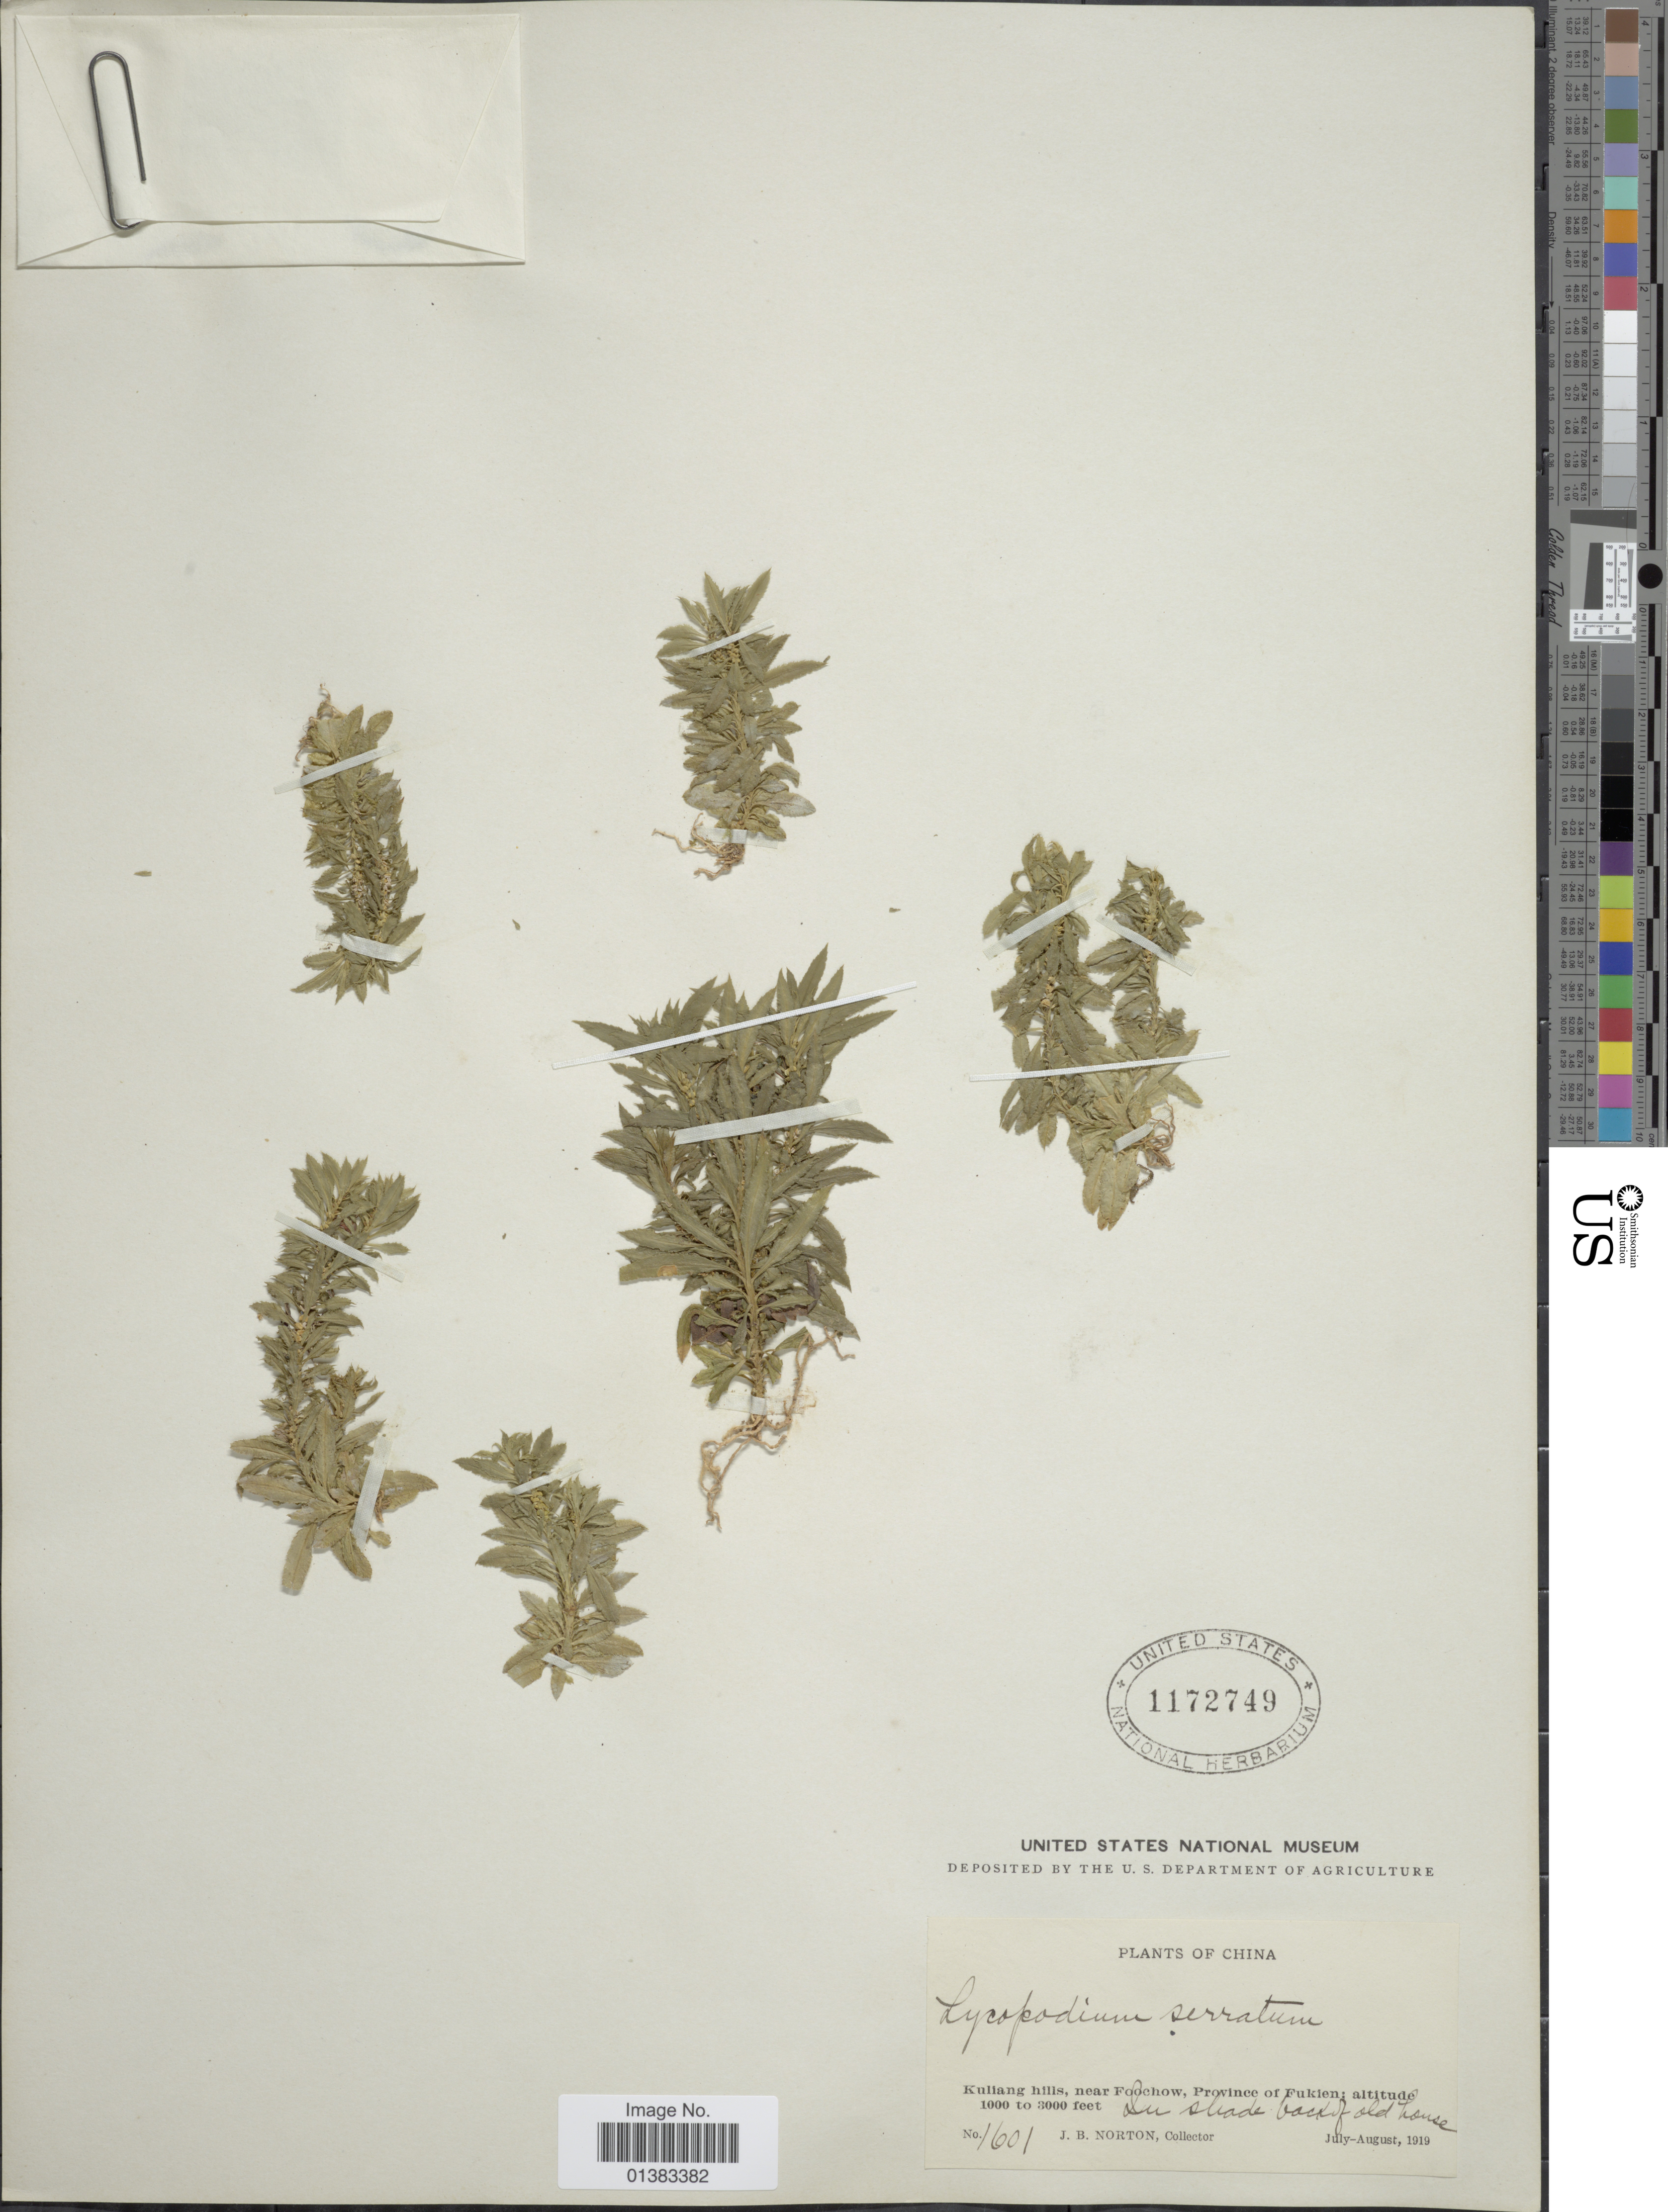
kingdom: Plantae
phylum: Tracheophyta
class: Lycopodiopsida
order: Lycopodiales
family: Lycopodiaceae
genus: Huperzia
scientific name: Huperzia serrata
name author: (Thunb.) Trevis.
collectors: J. B. Norton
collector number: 1601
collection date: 1919-07/1919-08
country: China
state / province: Fujian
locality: Kuliang hills, near Foochow, Province of Fukien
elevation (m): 305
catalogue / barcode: US 1172749